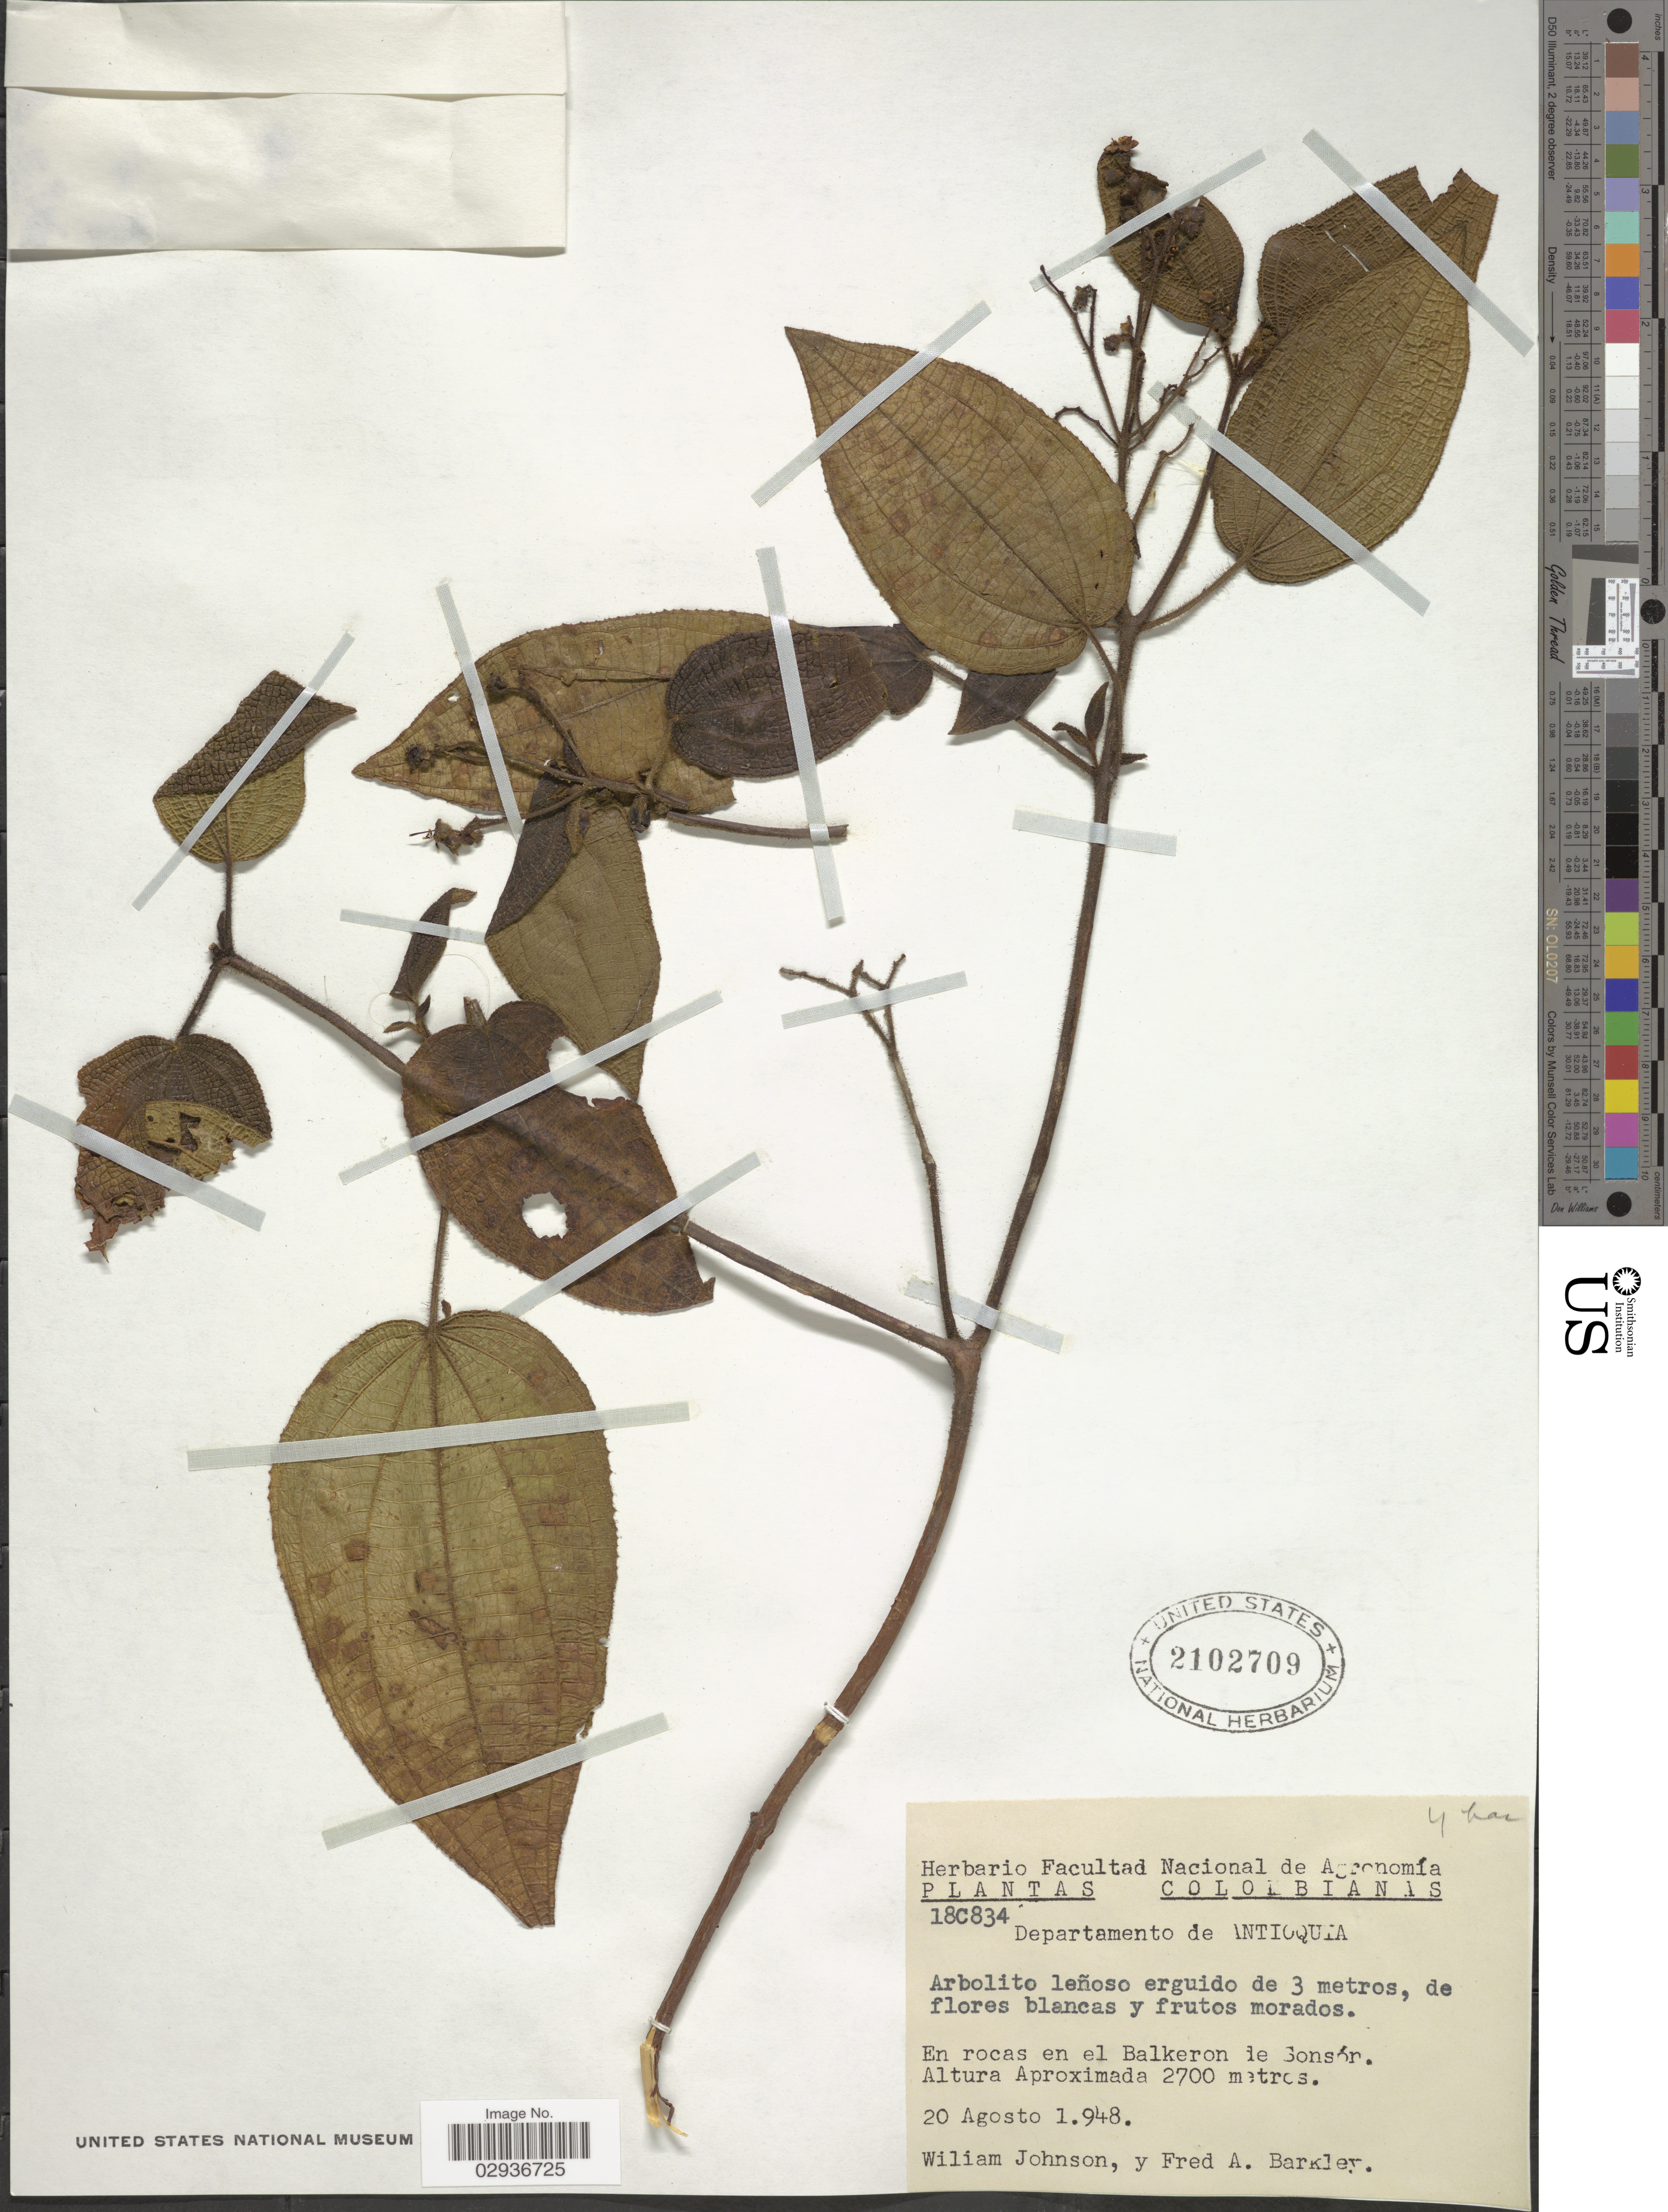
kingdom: Plantae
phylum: Tracheophyta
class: Magnoliopsida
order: Myrtales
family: Melastomataceae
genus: Miconia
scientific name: Miconia benthamiana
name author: Triana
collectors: W. Johnson & F. A. Barkley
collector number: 18C834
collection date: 1948-08-20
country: Colombia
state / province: Antioquia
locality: Departamento de Antioquia. En rocas en el Balkeron de Sonsór.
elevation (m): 2700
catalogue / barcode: US 2102709